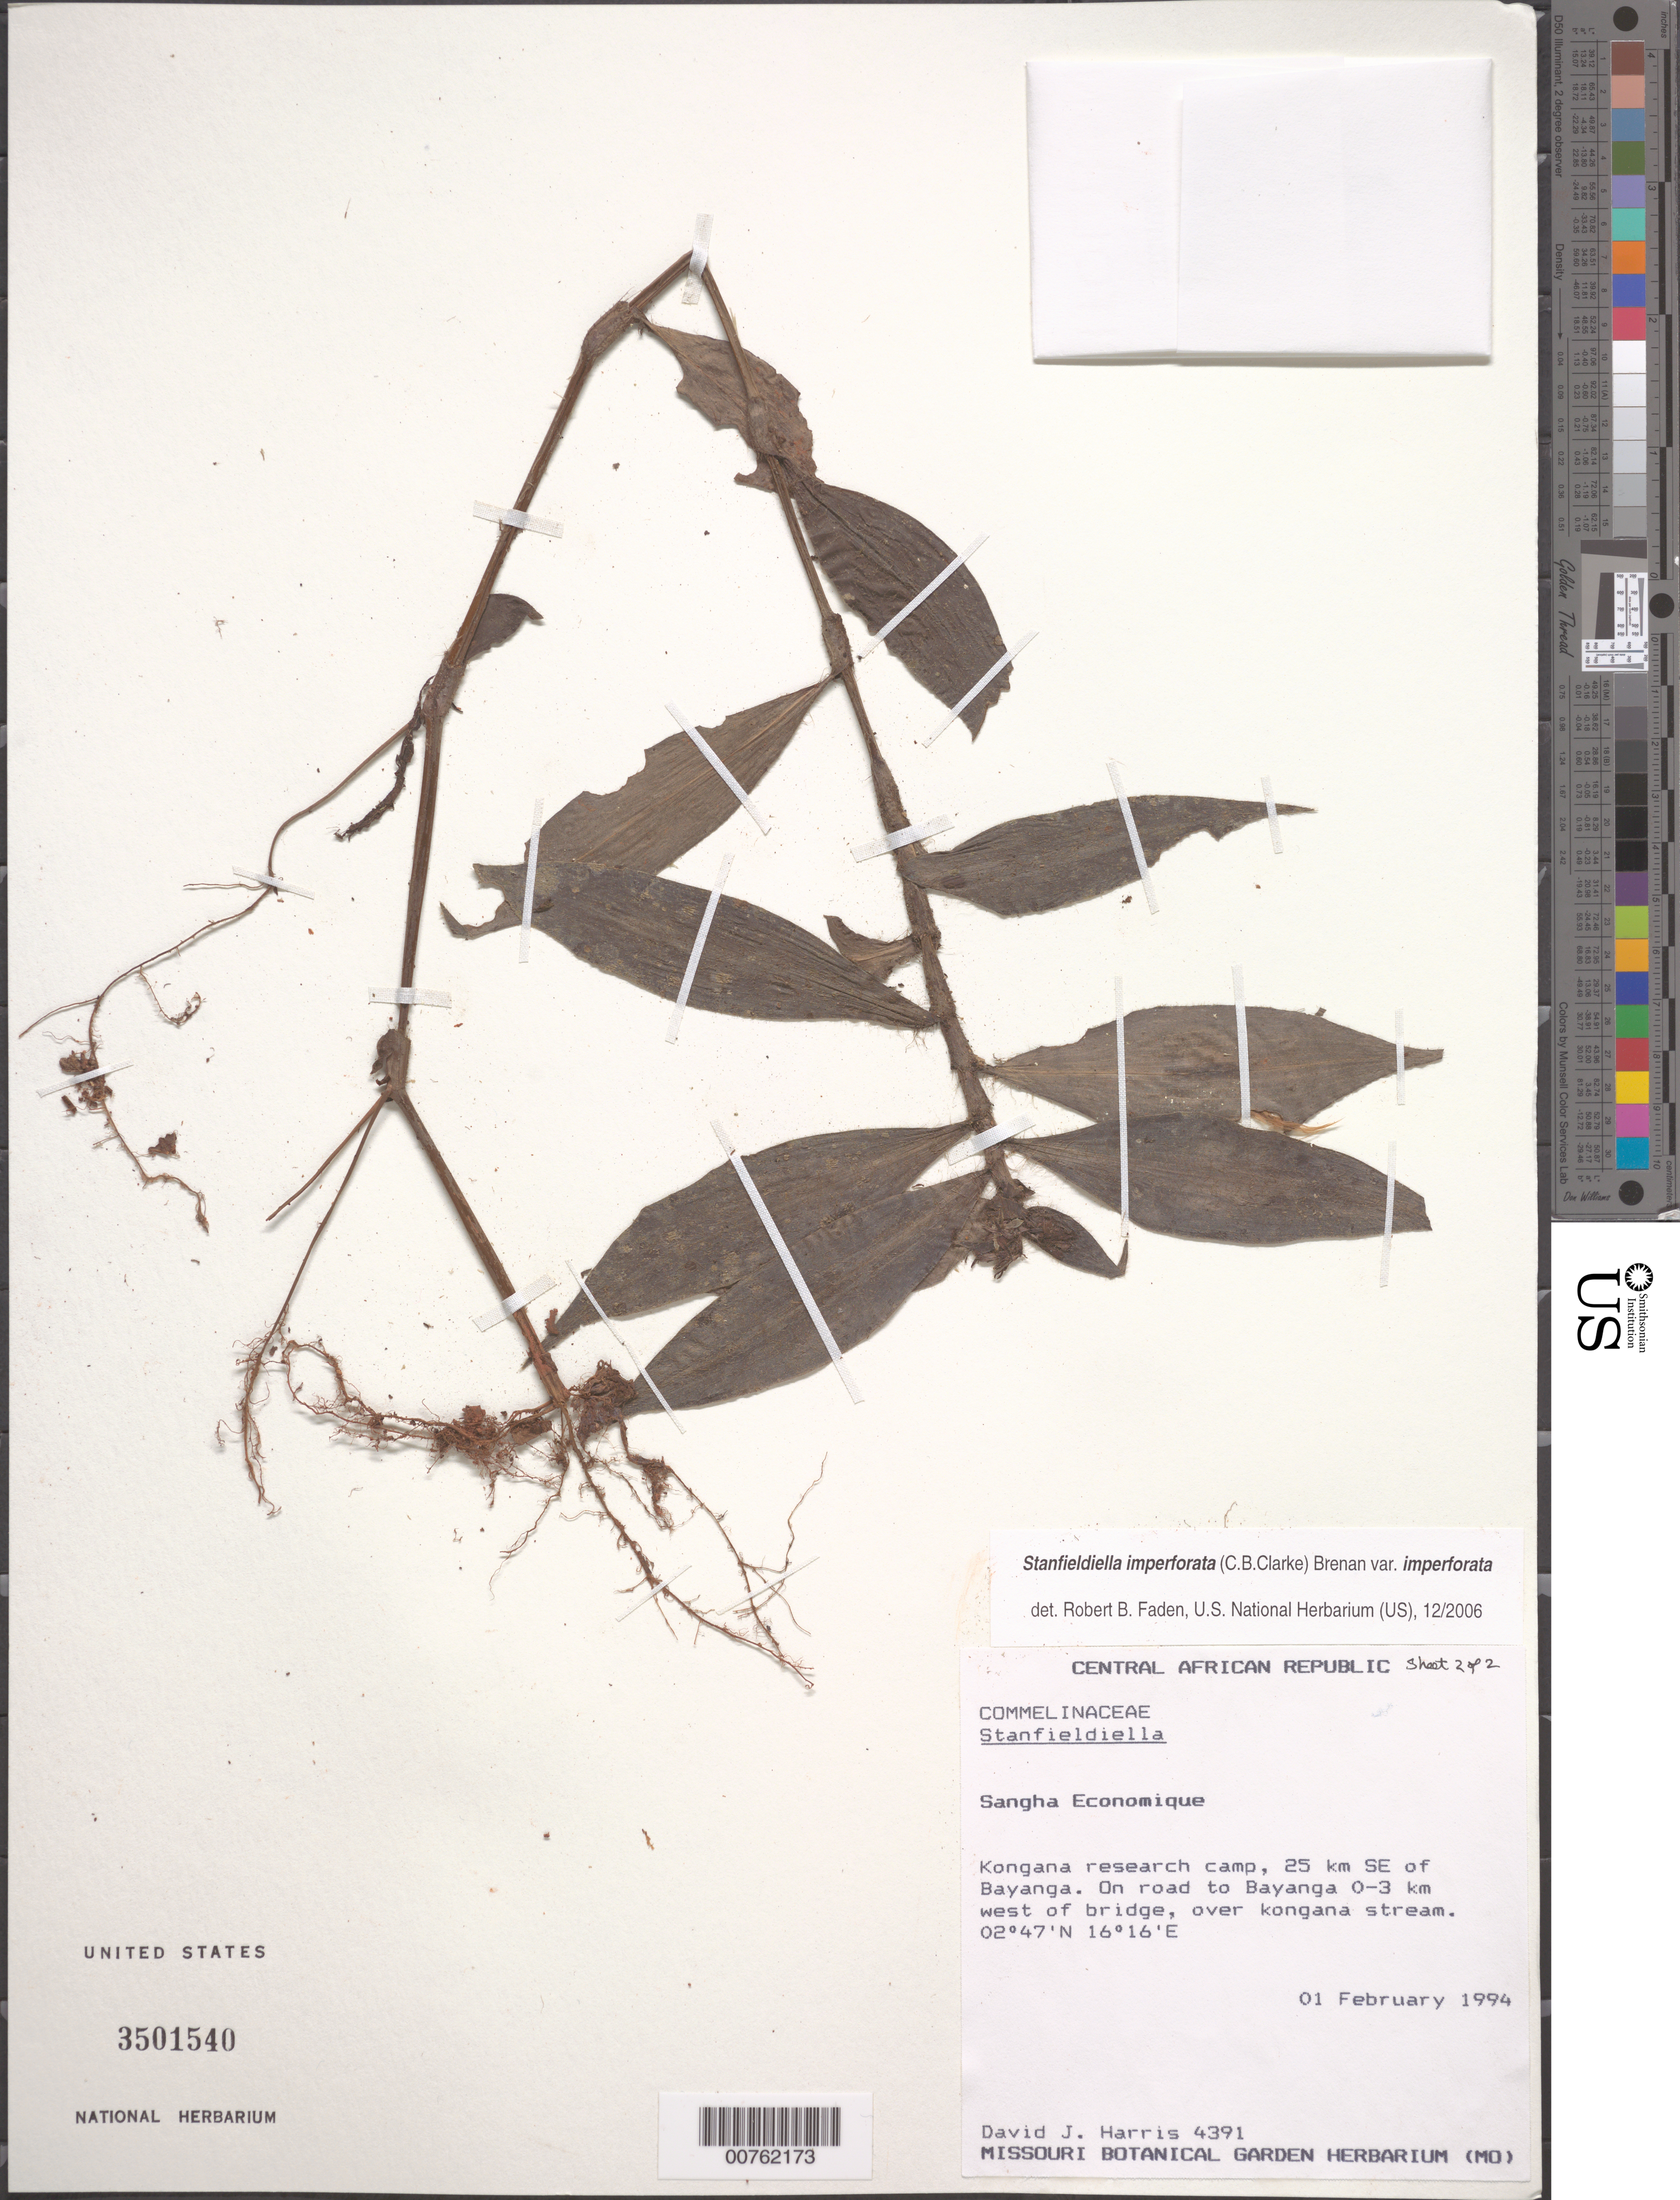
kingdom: Plantae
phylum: Tracheophyta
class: Liliopsida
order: Commelinales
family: Commelinaceae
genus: Stanfieldiella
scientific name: Stanfieldiella imperforata var. imperforata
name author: (C.B. Clarke) Brenan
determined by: Faden, Robert B., (US), Smithsonian Institution - National Museum of Natural History (UNITED STATES)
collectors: D. J. Harris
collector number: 4391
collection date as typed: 1 Feb 1994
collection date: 1994-02-01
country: Central African Republic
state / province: Sangha-Mbaere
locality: Kongana research camp, 25 km SE of Bayanga. On road to Bayanga 0-3 km west of bridge, over Kongana stream.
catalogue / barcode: US 3501540